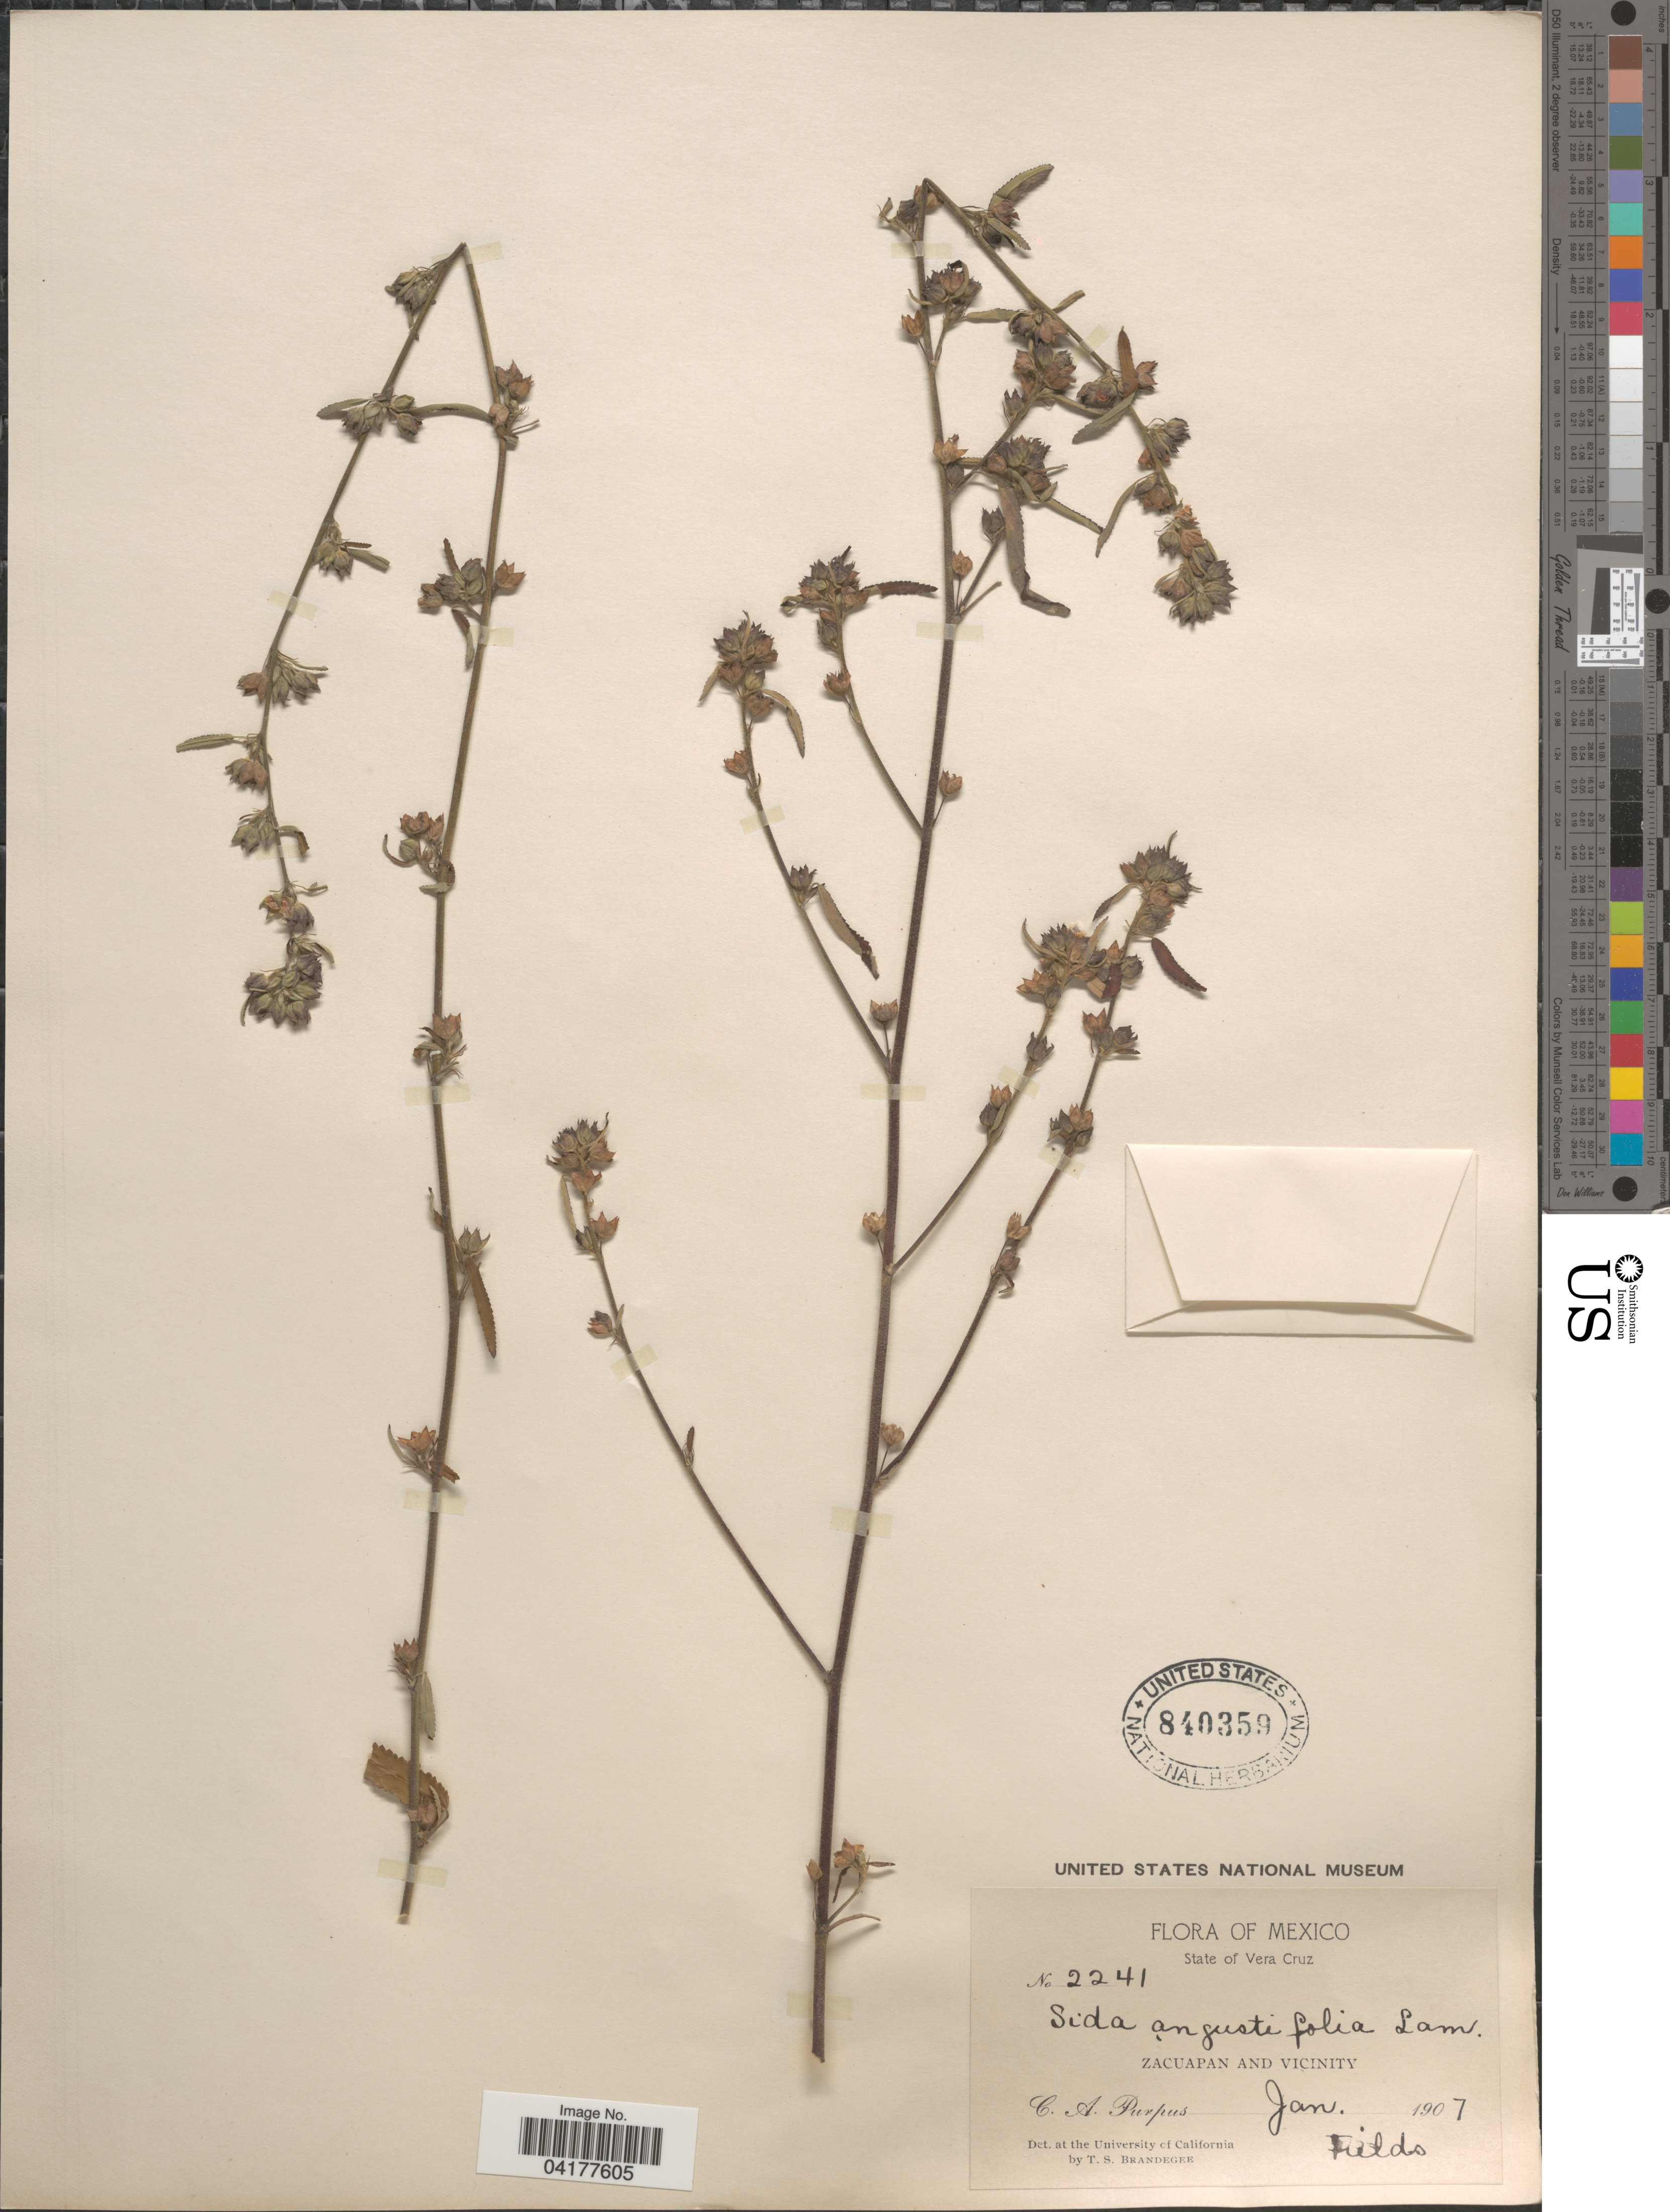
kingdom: Plantae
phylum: Tracheophyta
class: Magnoliopsida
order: Malvales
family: Malvaceae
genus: Sida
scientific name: Sida spinosa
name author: L.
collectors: C. A. Purpus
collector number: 2241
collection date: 1907-01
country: Mexico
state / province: Veracruz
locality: State of Vera Cruz. Zacuapan and vicinity.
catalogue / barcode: US 840359